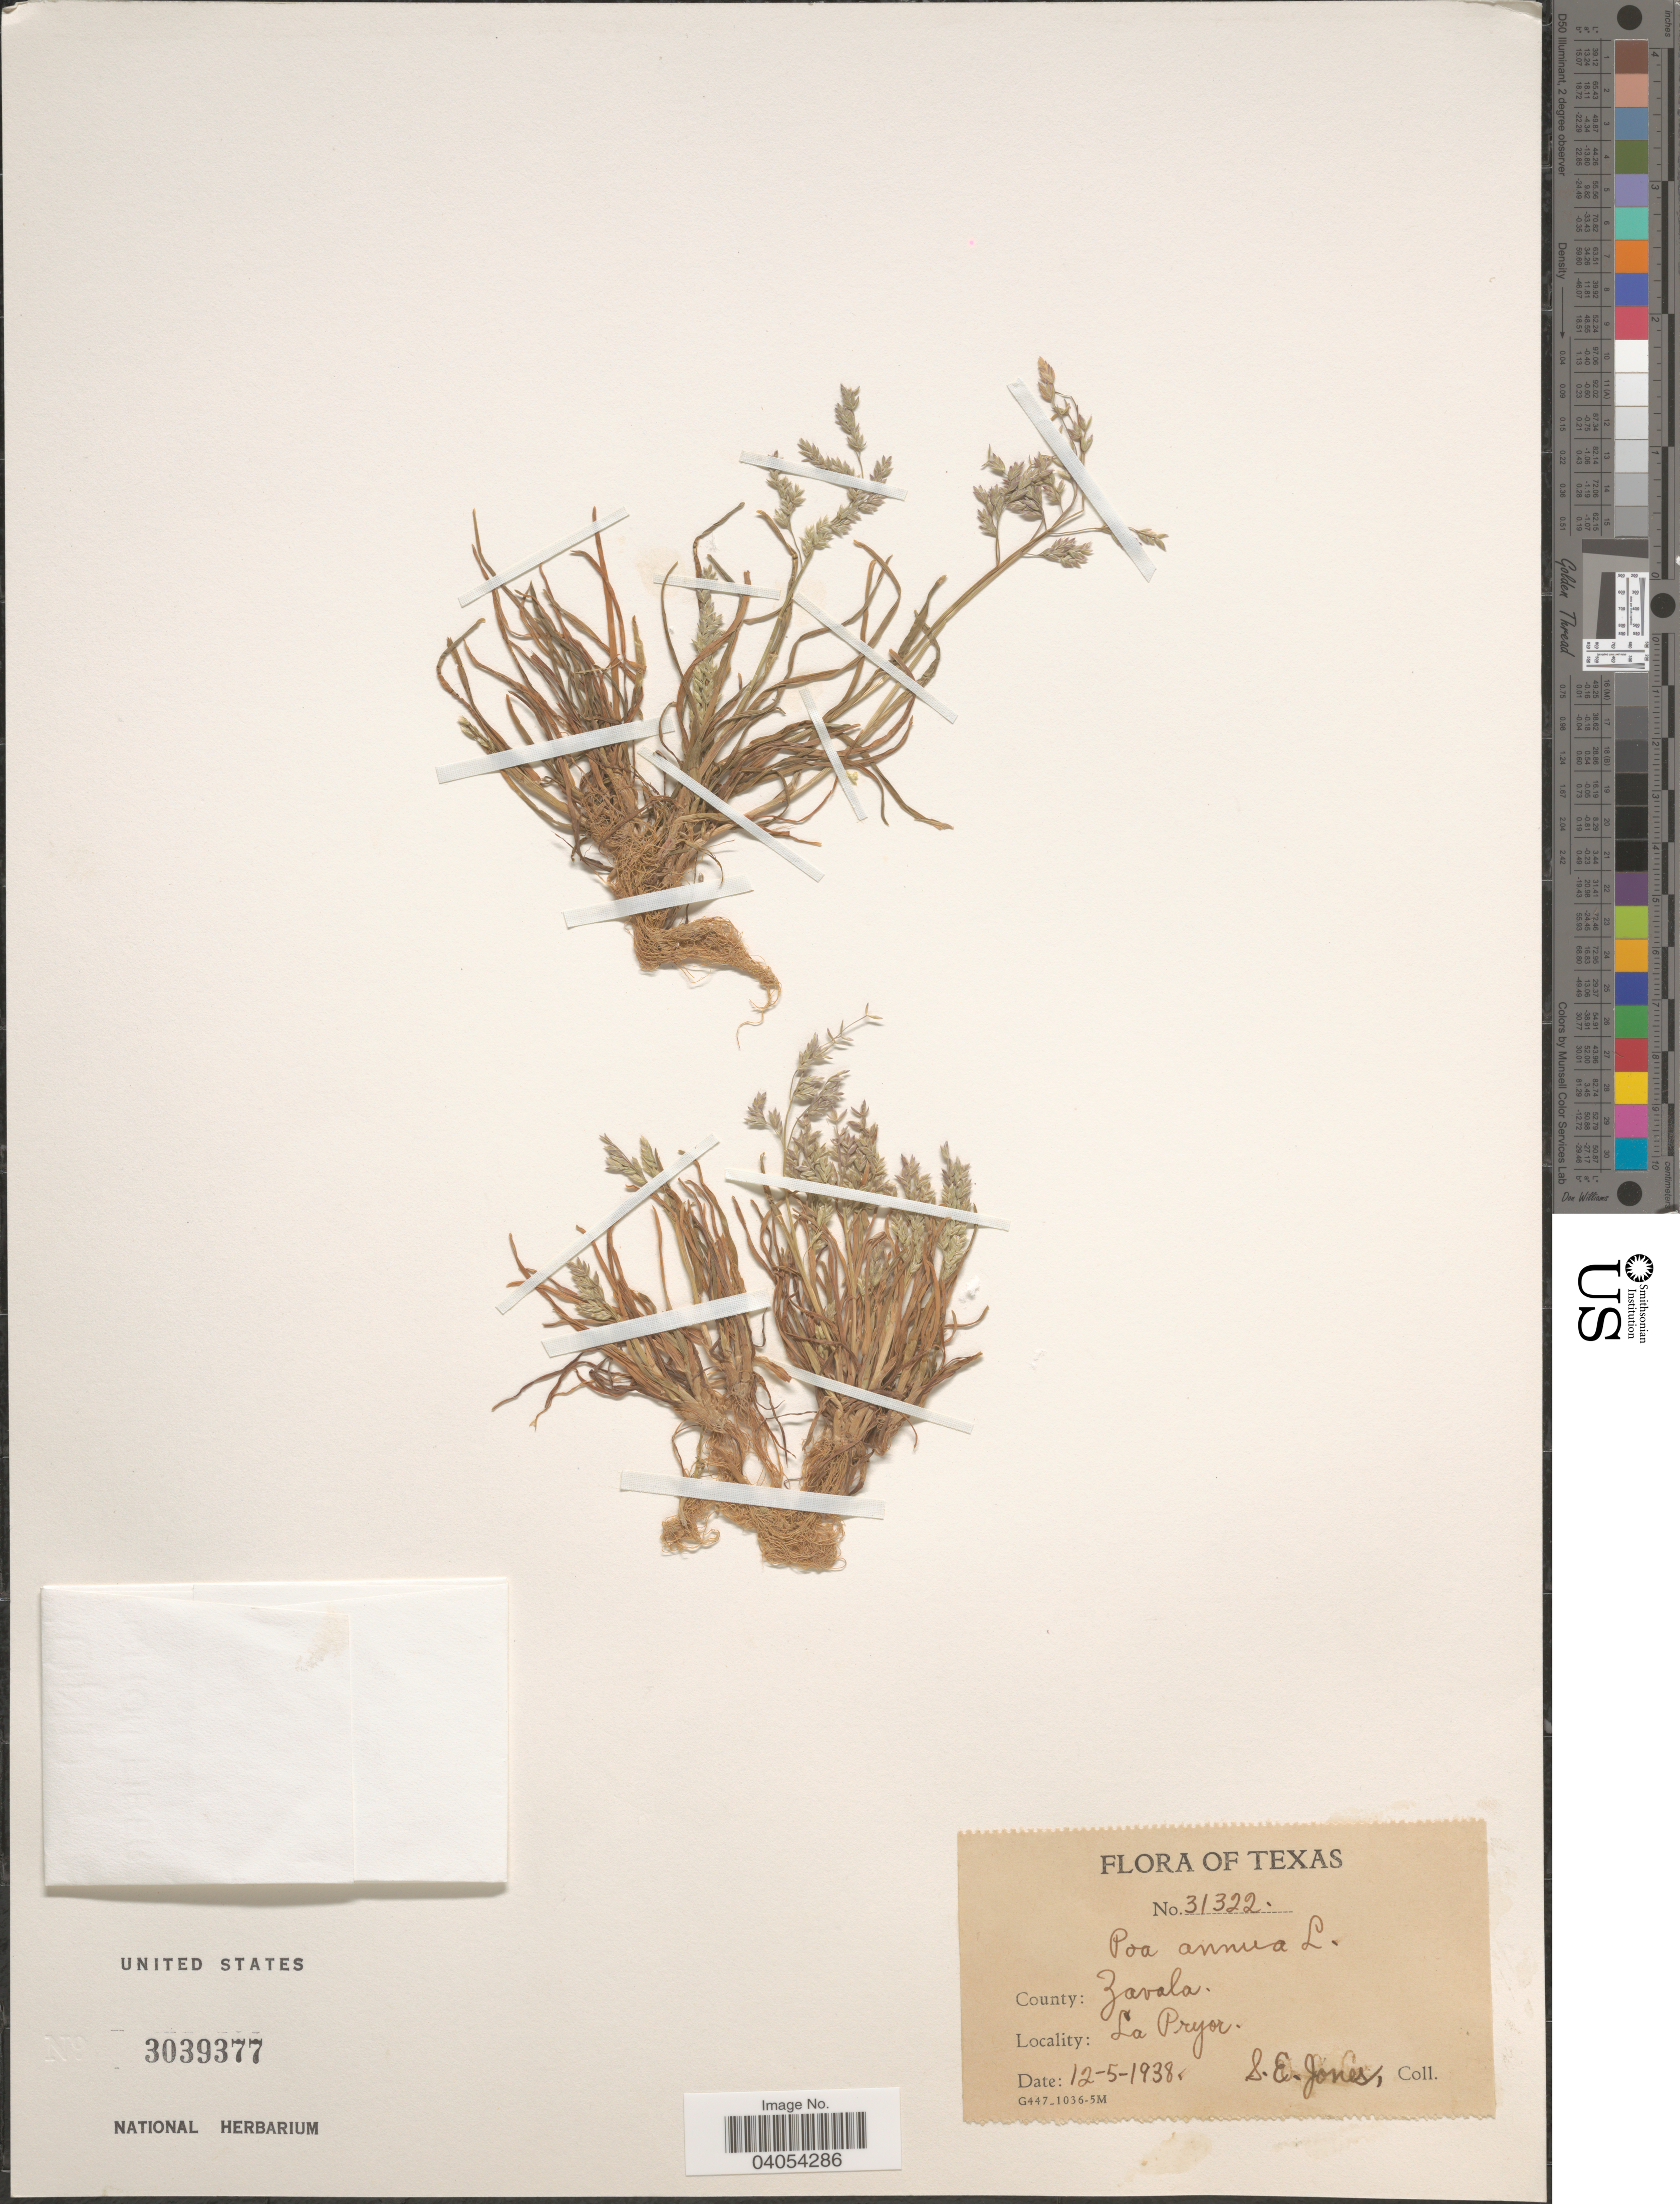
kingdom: Plantae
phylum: Tracheophyta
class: Liliopsida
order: Poales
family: Poaceae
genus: Poa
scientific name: Poa annua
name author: L.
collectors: S. Jones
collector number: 31322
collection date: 1938-05-12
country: United States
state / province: Texas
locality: County: Zavala. La Pryor.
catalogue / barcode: US 3039377